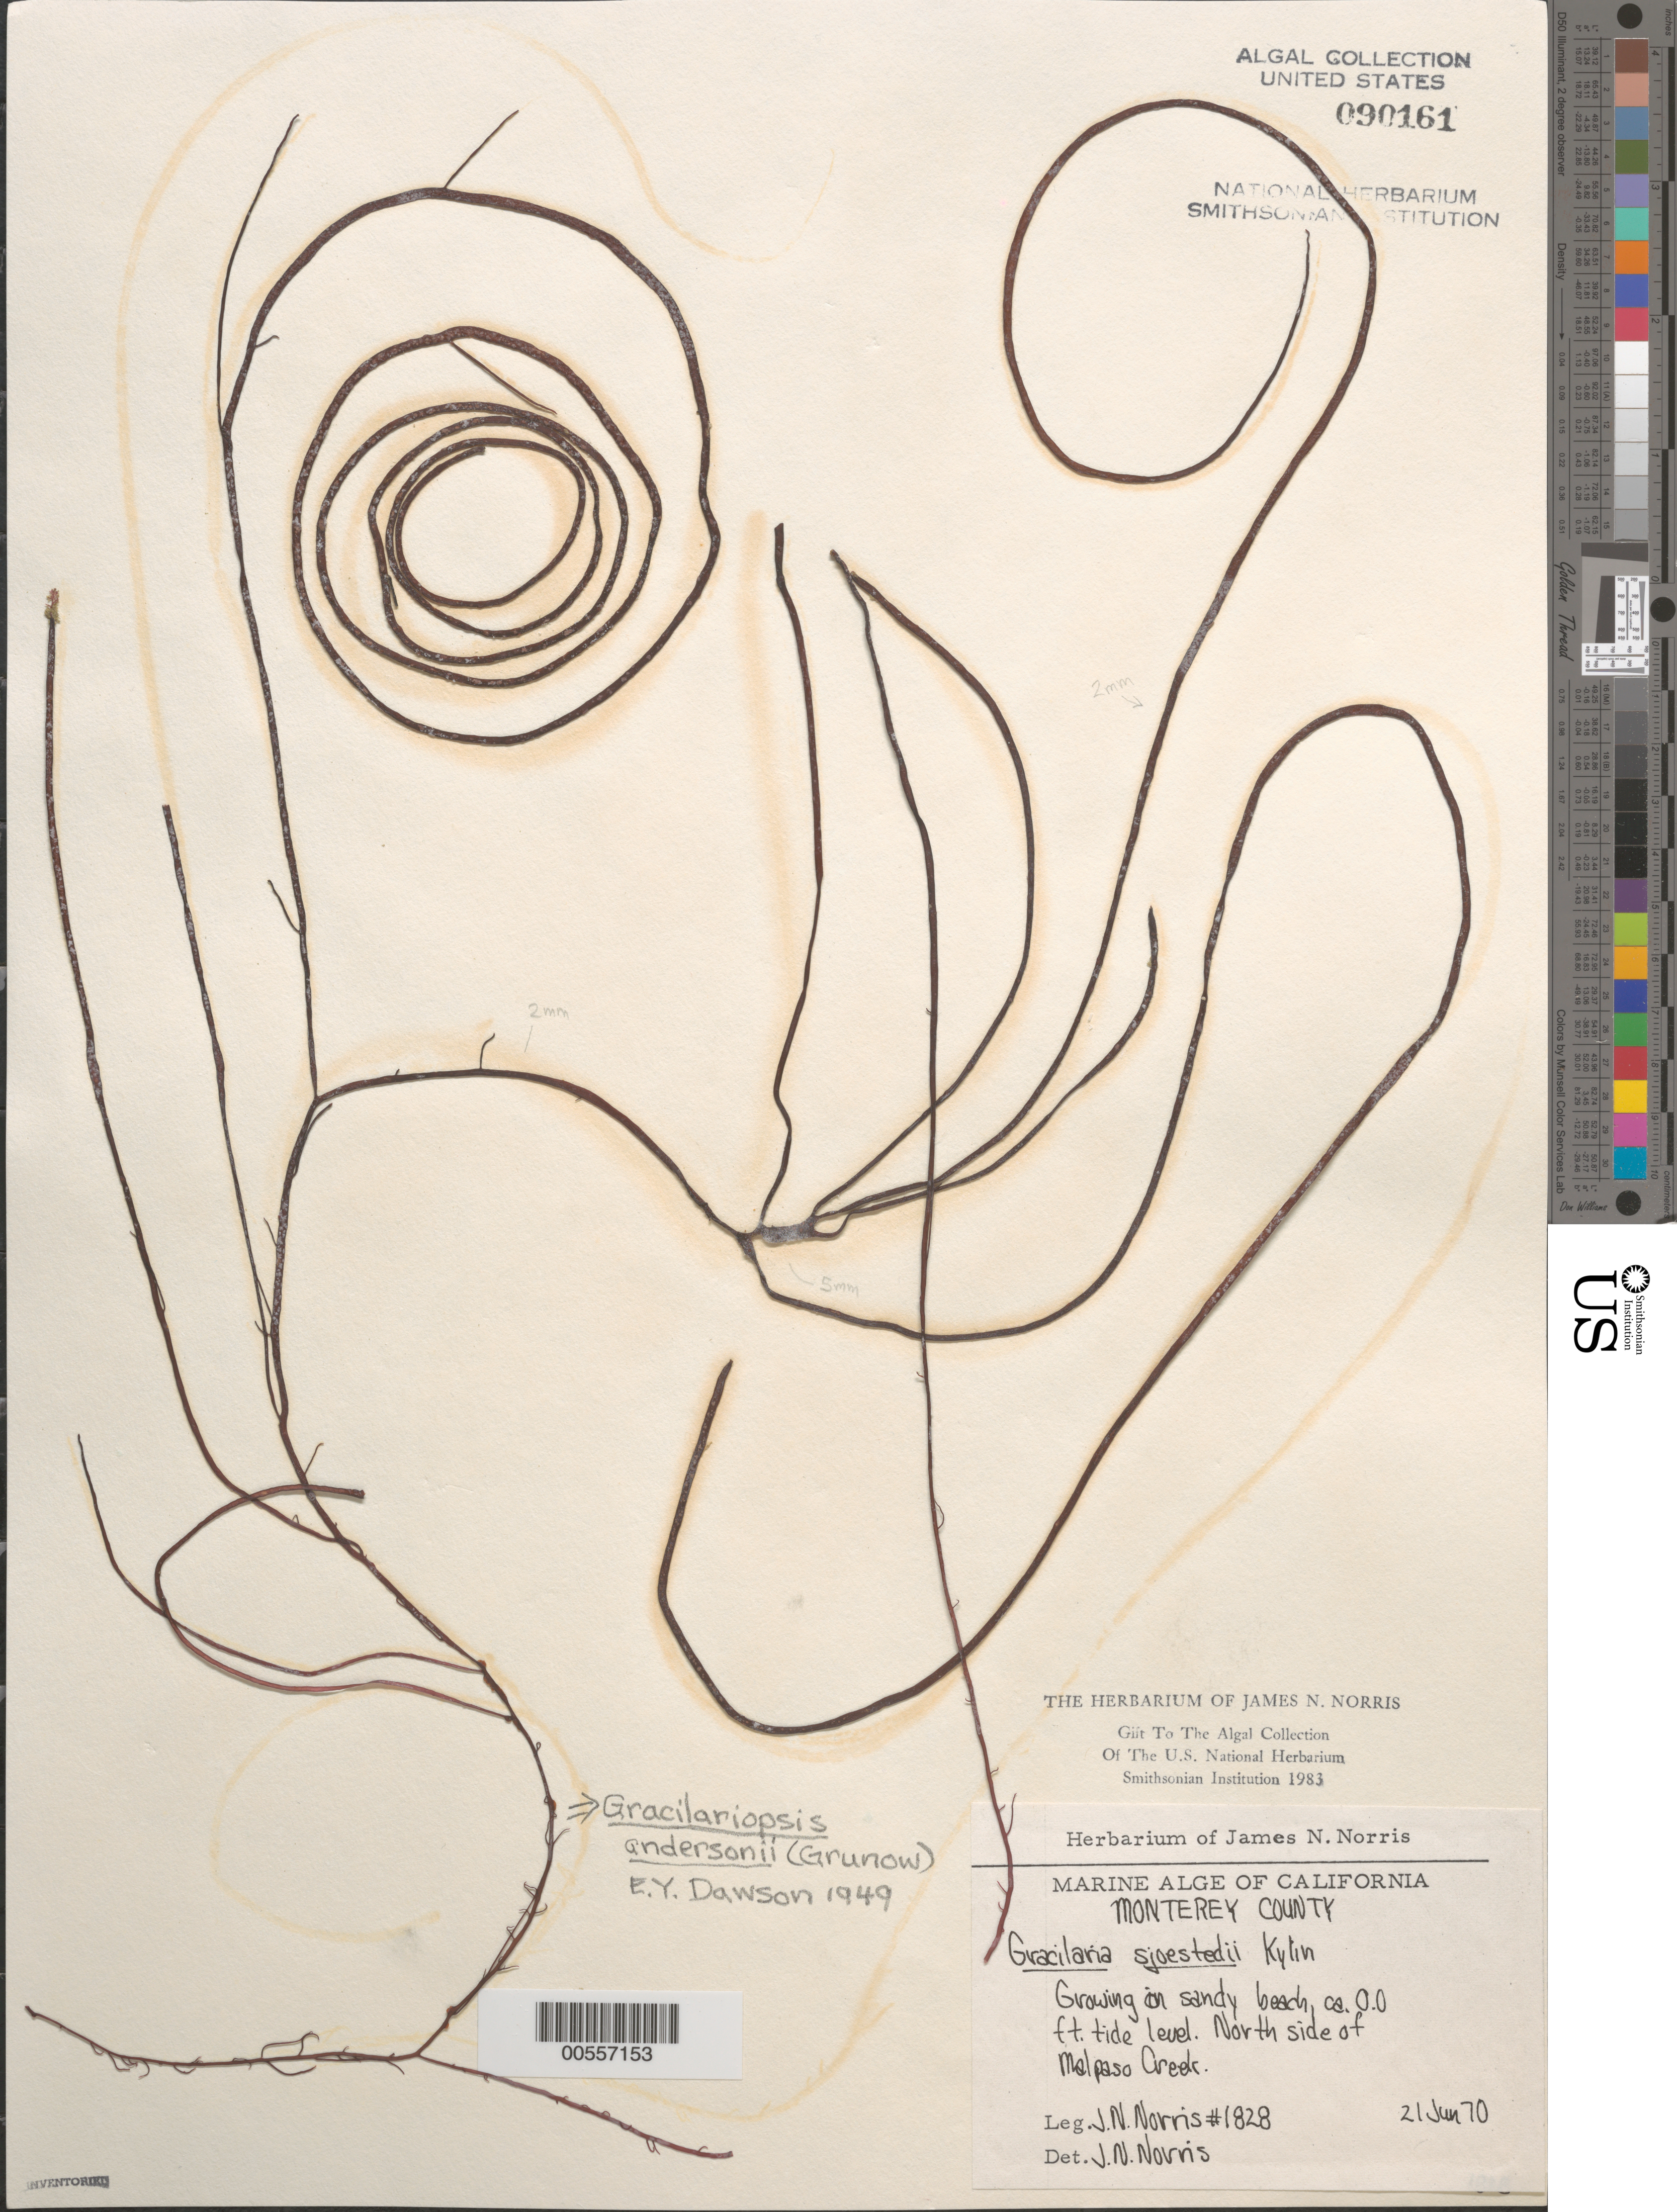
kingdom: Plantae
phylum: Rhodophyta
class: Florideophyceae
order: Gracilariales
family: Gracilariaceae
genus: Gracilariopsis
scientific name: Gracilariopsis andersonii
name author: (Grunow) E.Y. Dawson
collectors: J. N. Norris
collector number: JN-1828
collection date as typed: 21 Jun 1970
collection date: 1970-06-21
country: United States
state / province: California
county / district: Monterey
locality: Malpaso Creek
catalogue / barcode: US 90161